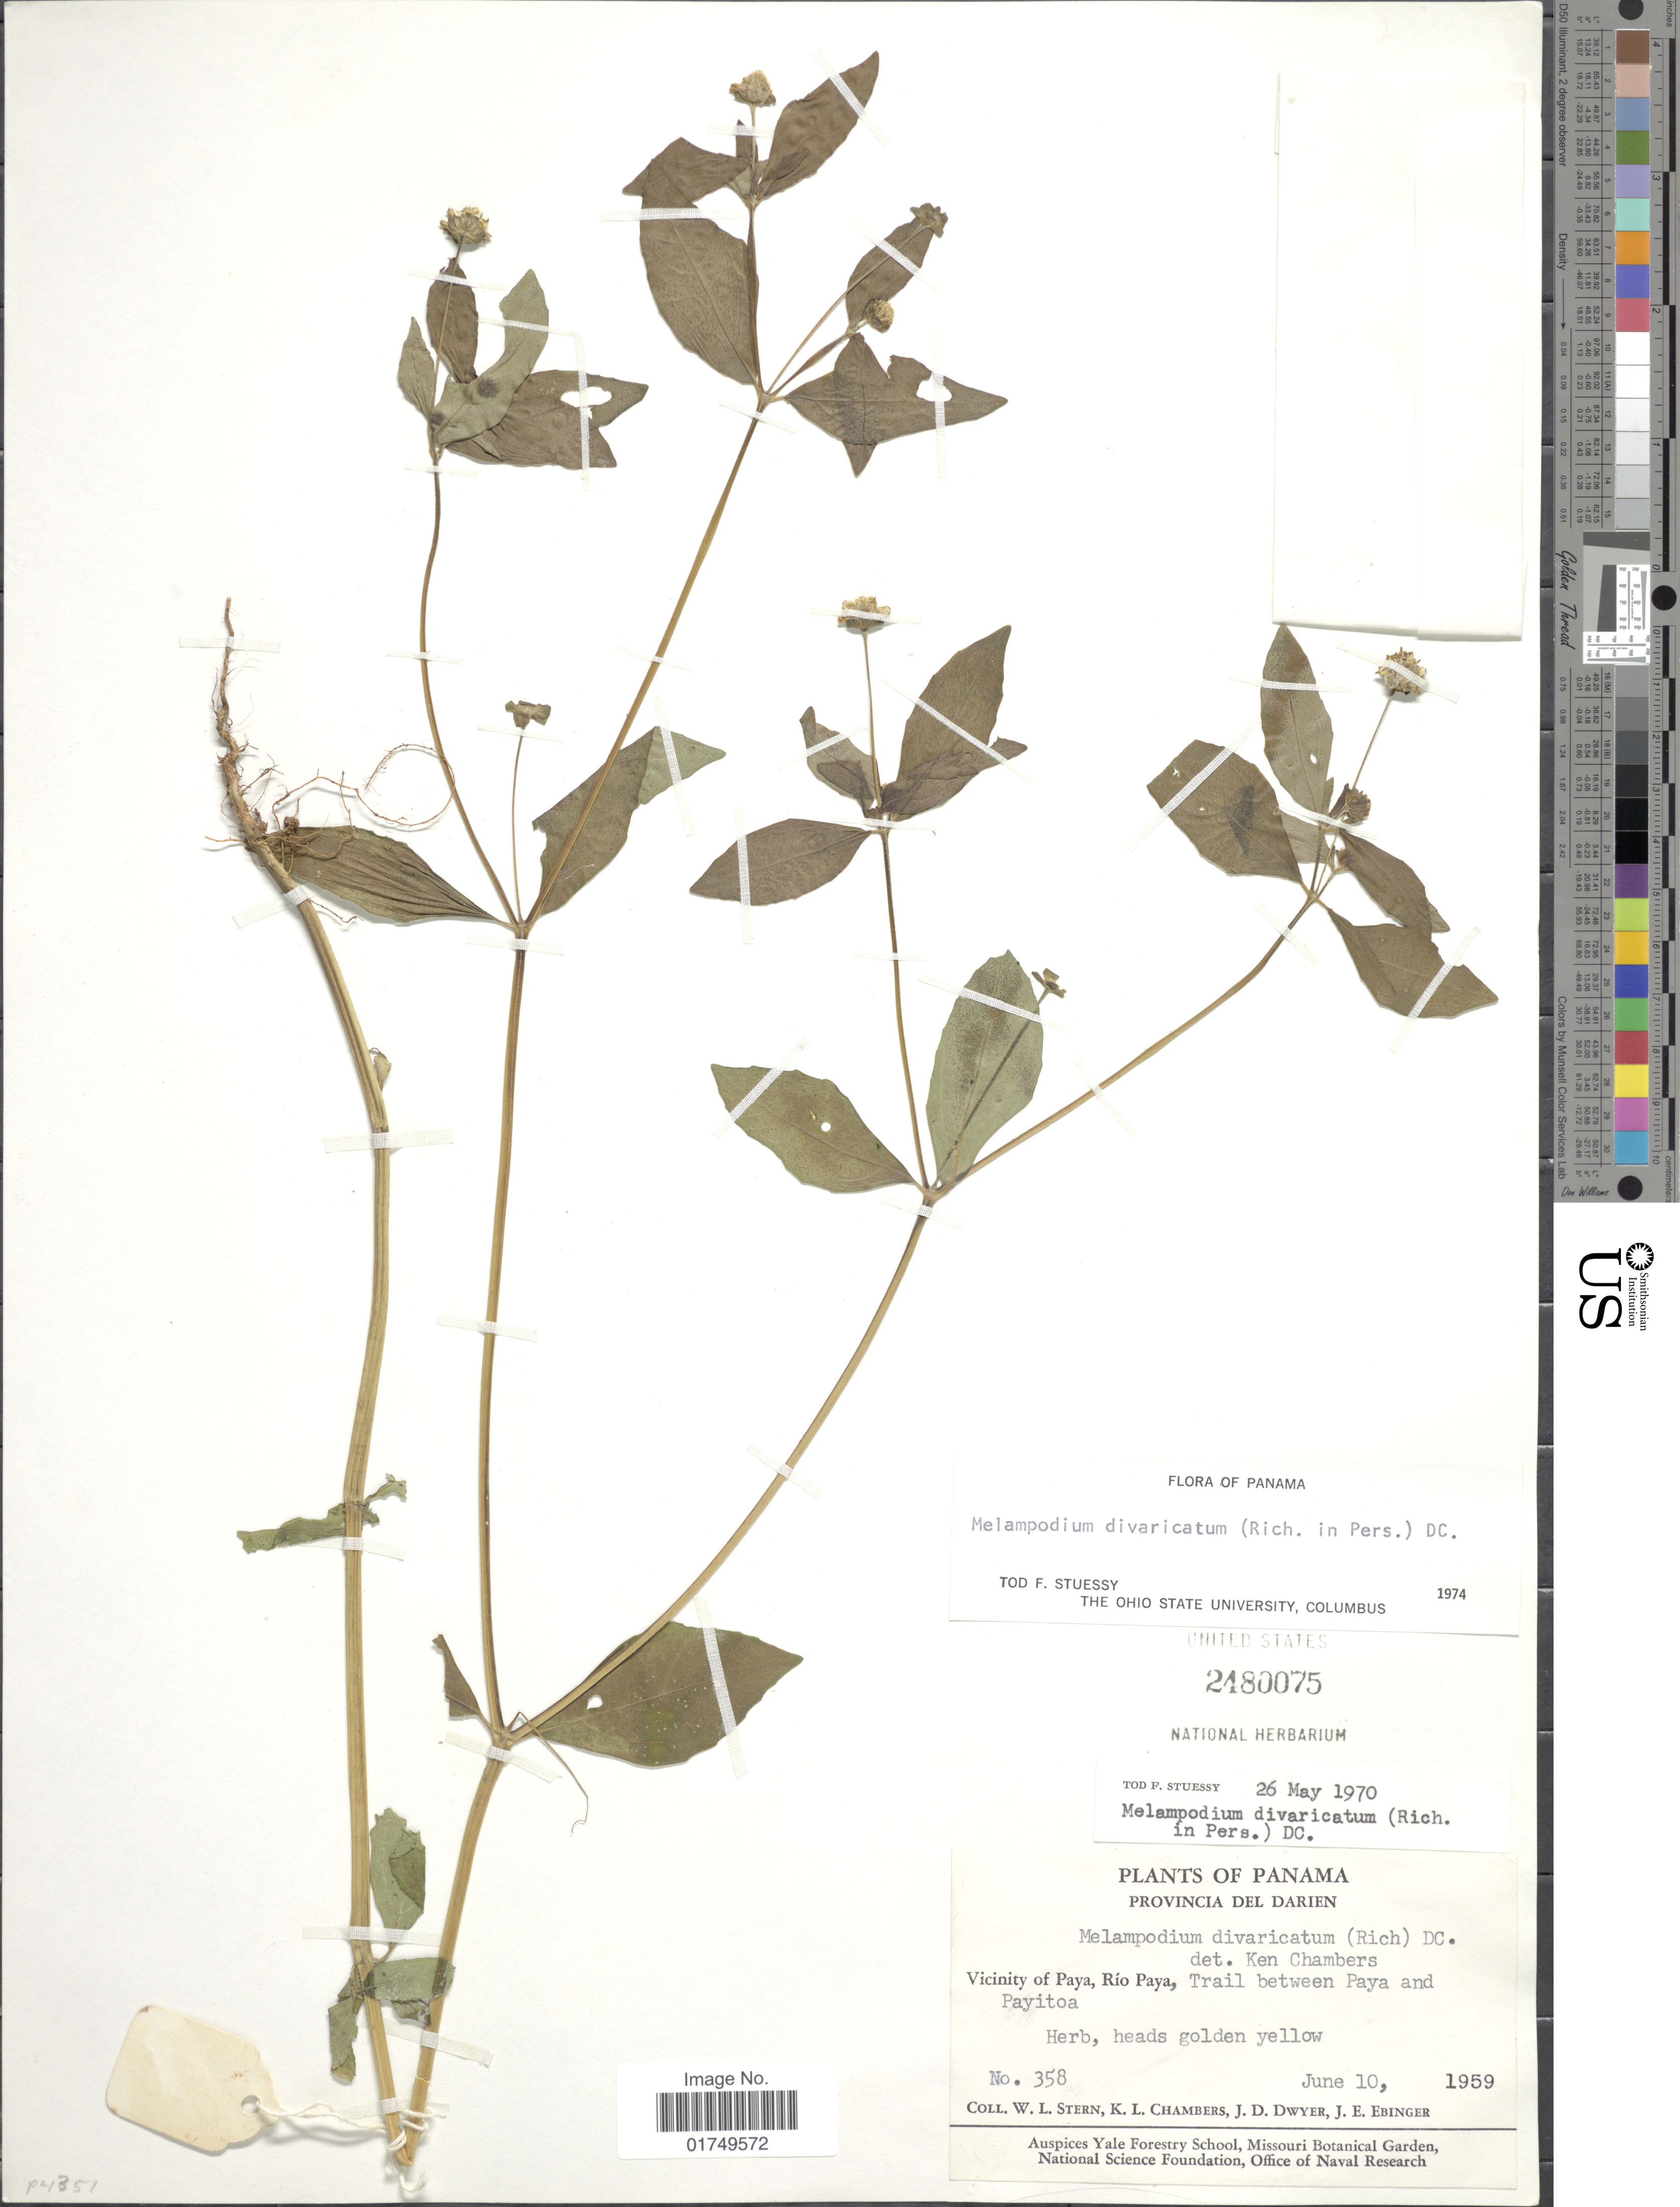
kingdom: Plantae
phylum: Tracheophyta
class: Magnoliopsida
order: Asterales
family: Asteraceae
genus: Melampodium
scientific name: Melampodium divaricatum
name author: (Rich.) DC.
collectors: W. L. Stern, K. Chambers, J. D. Dwyer & J. Ebinger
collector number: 358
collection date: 1959-06-10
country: Panama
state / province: Darién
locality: Vicinity of Paya, Rio Paya, Trail between Paya and Payitoa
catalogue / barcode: US 2480075